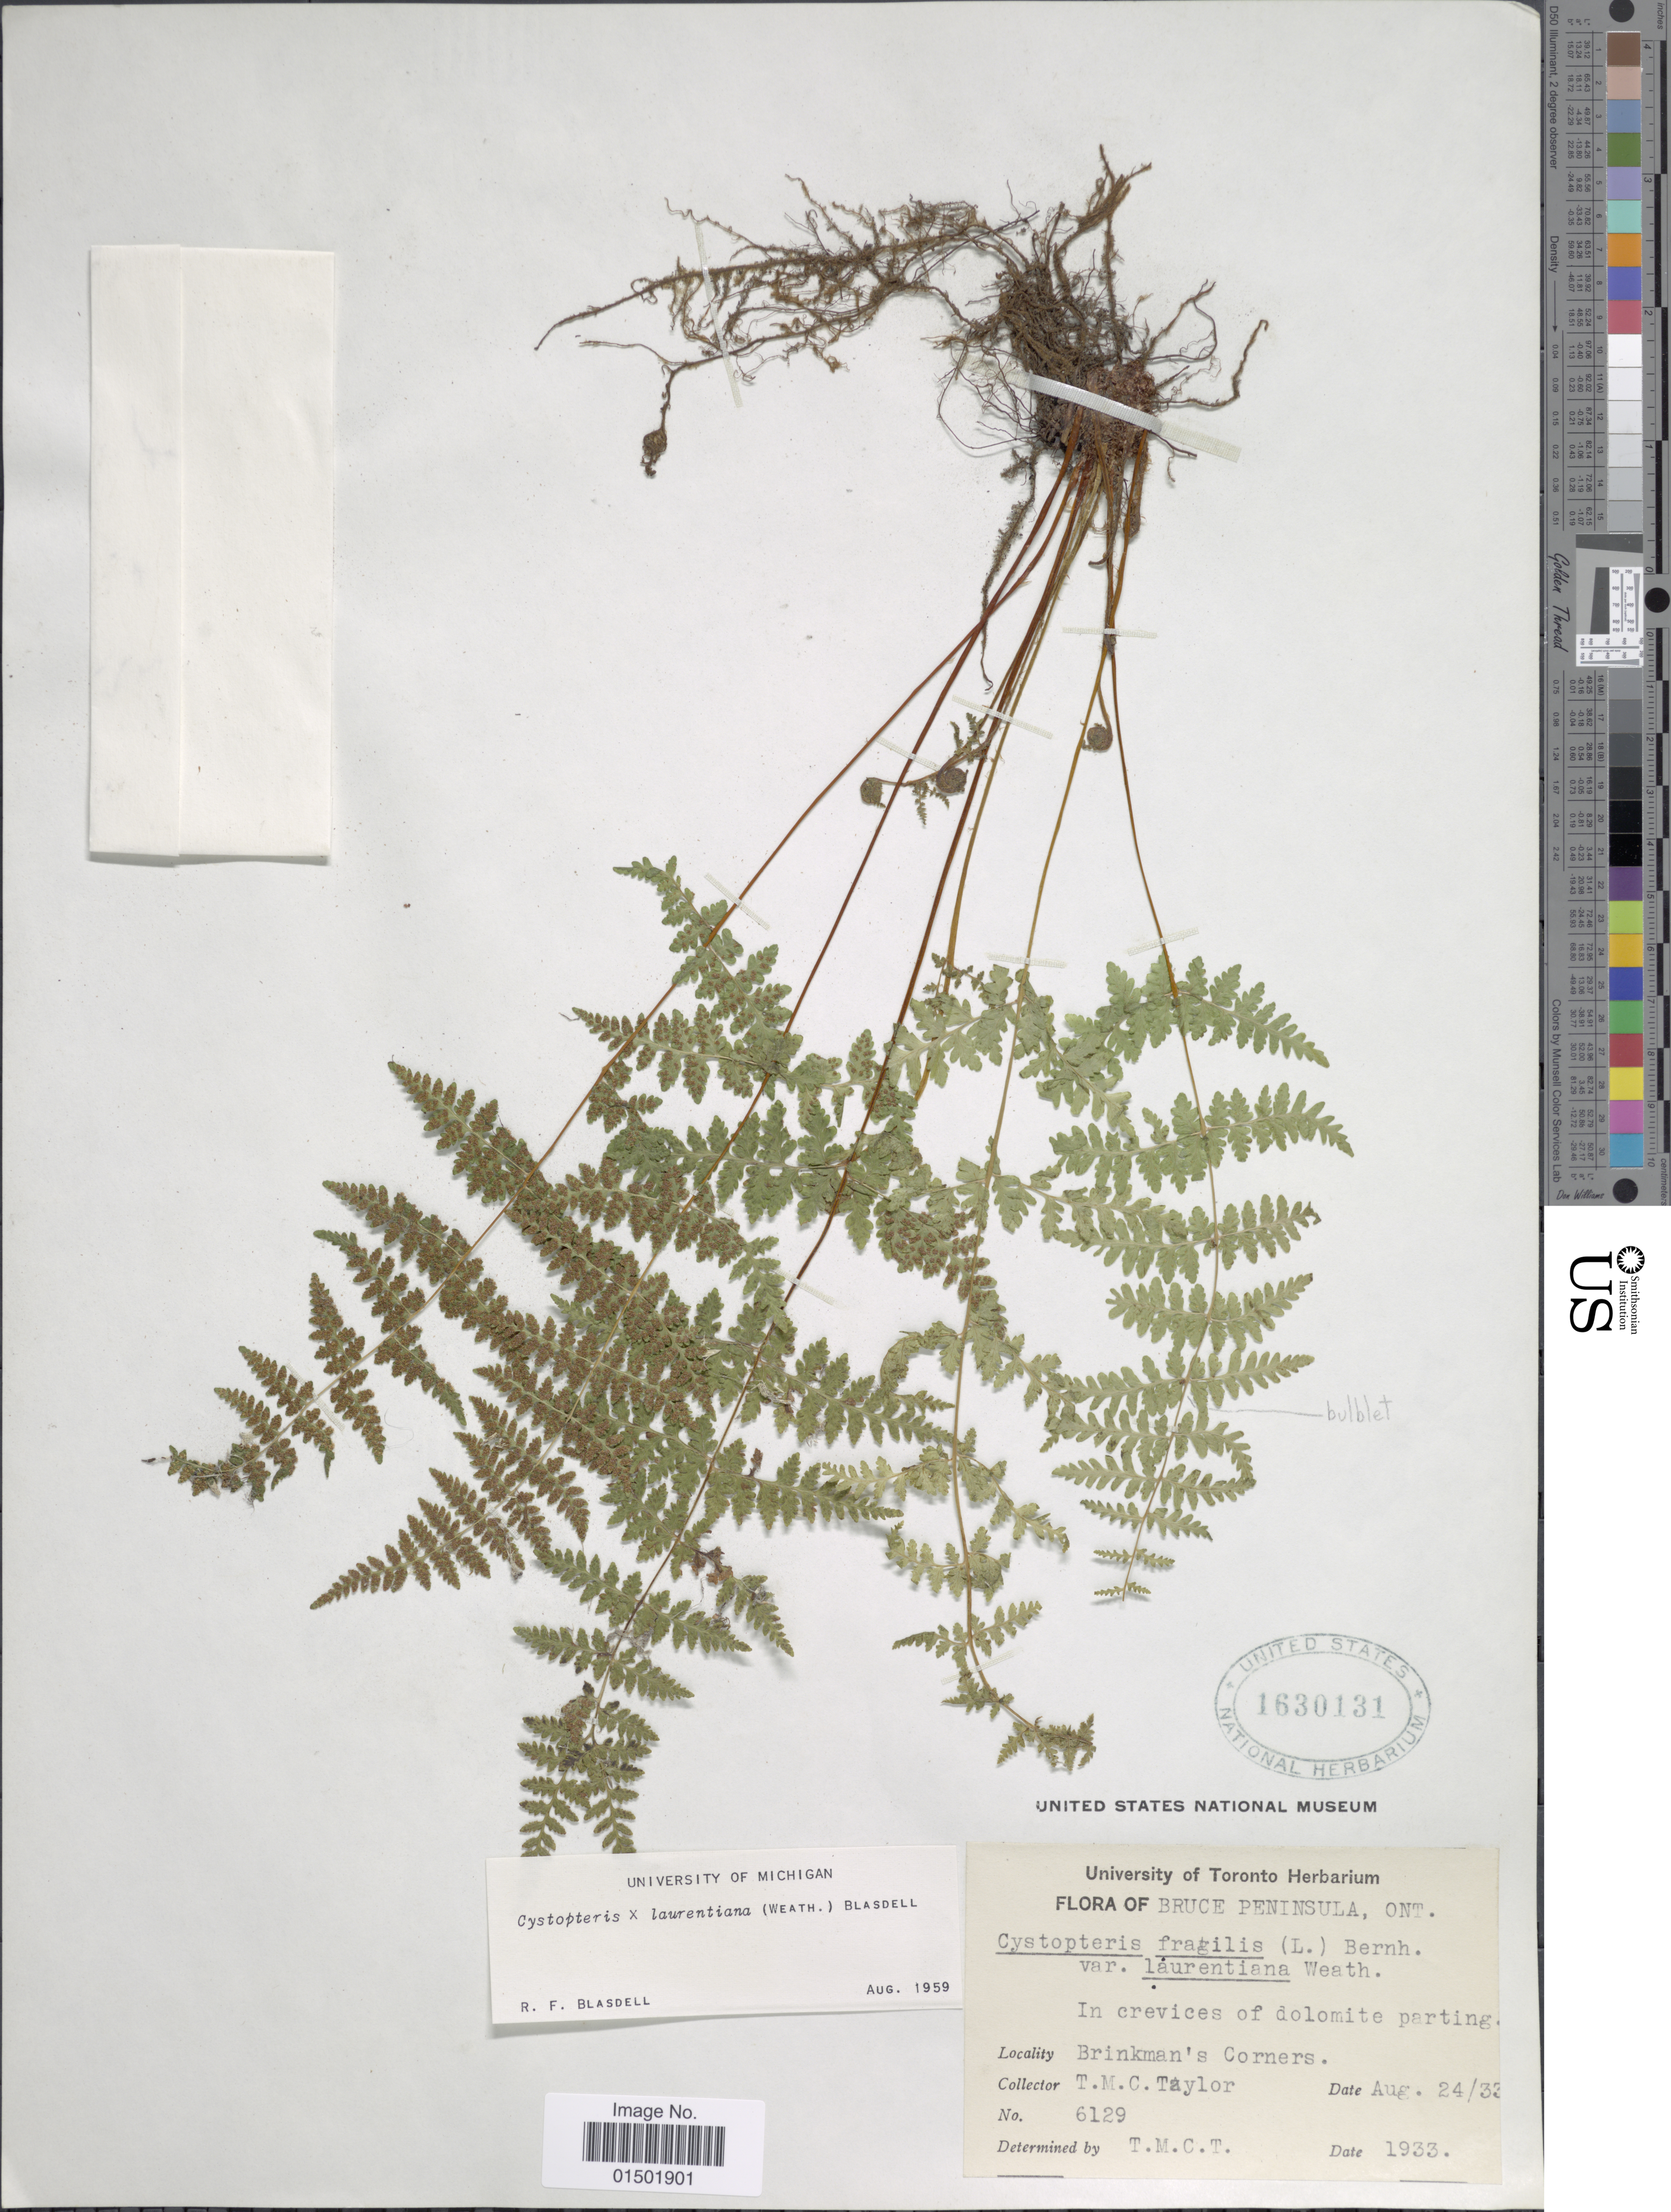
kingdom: Plantae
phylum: Tracheophyta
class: Polypodiopsida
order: Polypodiales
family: Cystopteridaceae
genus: Cystopteris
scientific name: Cystopteris laurentiana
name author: (Weath.) Blasdell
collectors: T. M. C. Taylor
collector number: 6129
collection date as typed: Transcribed d/m/y: 24/8/33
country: Canada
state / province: Ontario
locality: Bruce Peninsula. Brinkman's Corners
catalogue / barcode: US 1630131